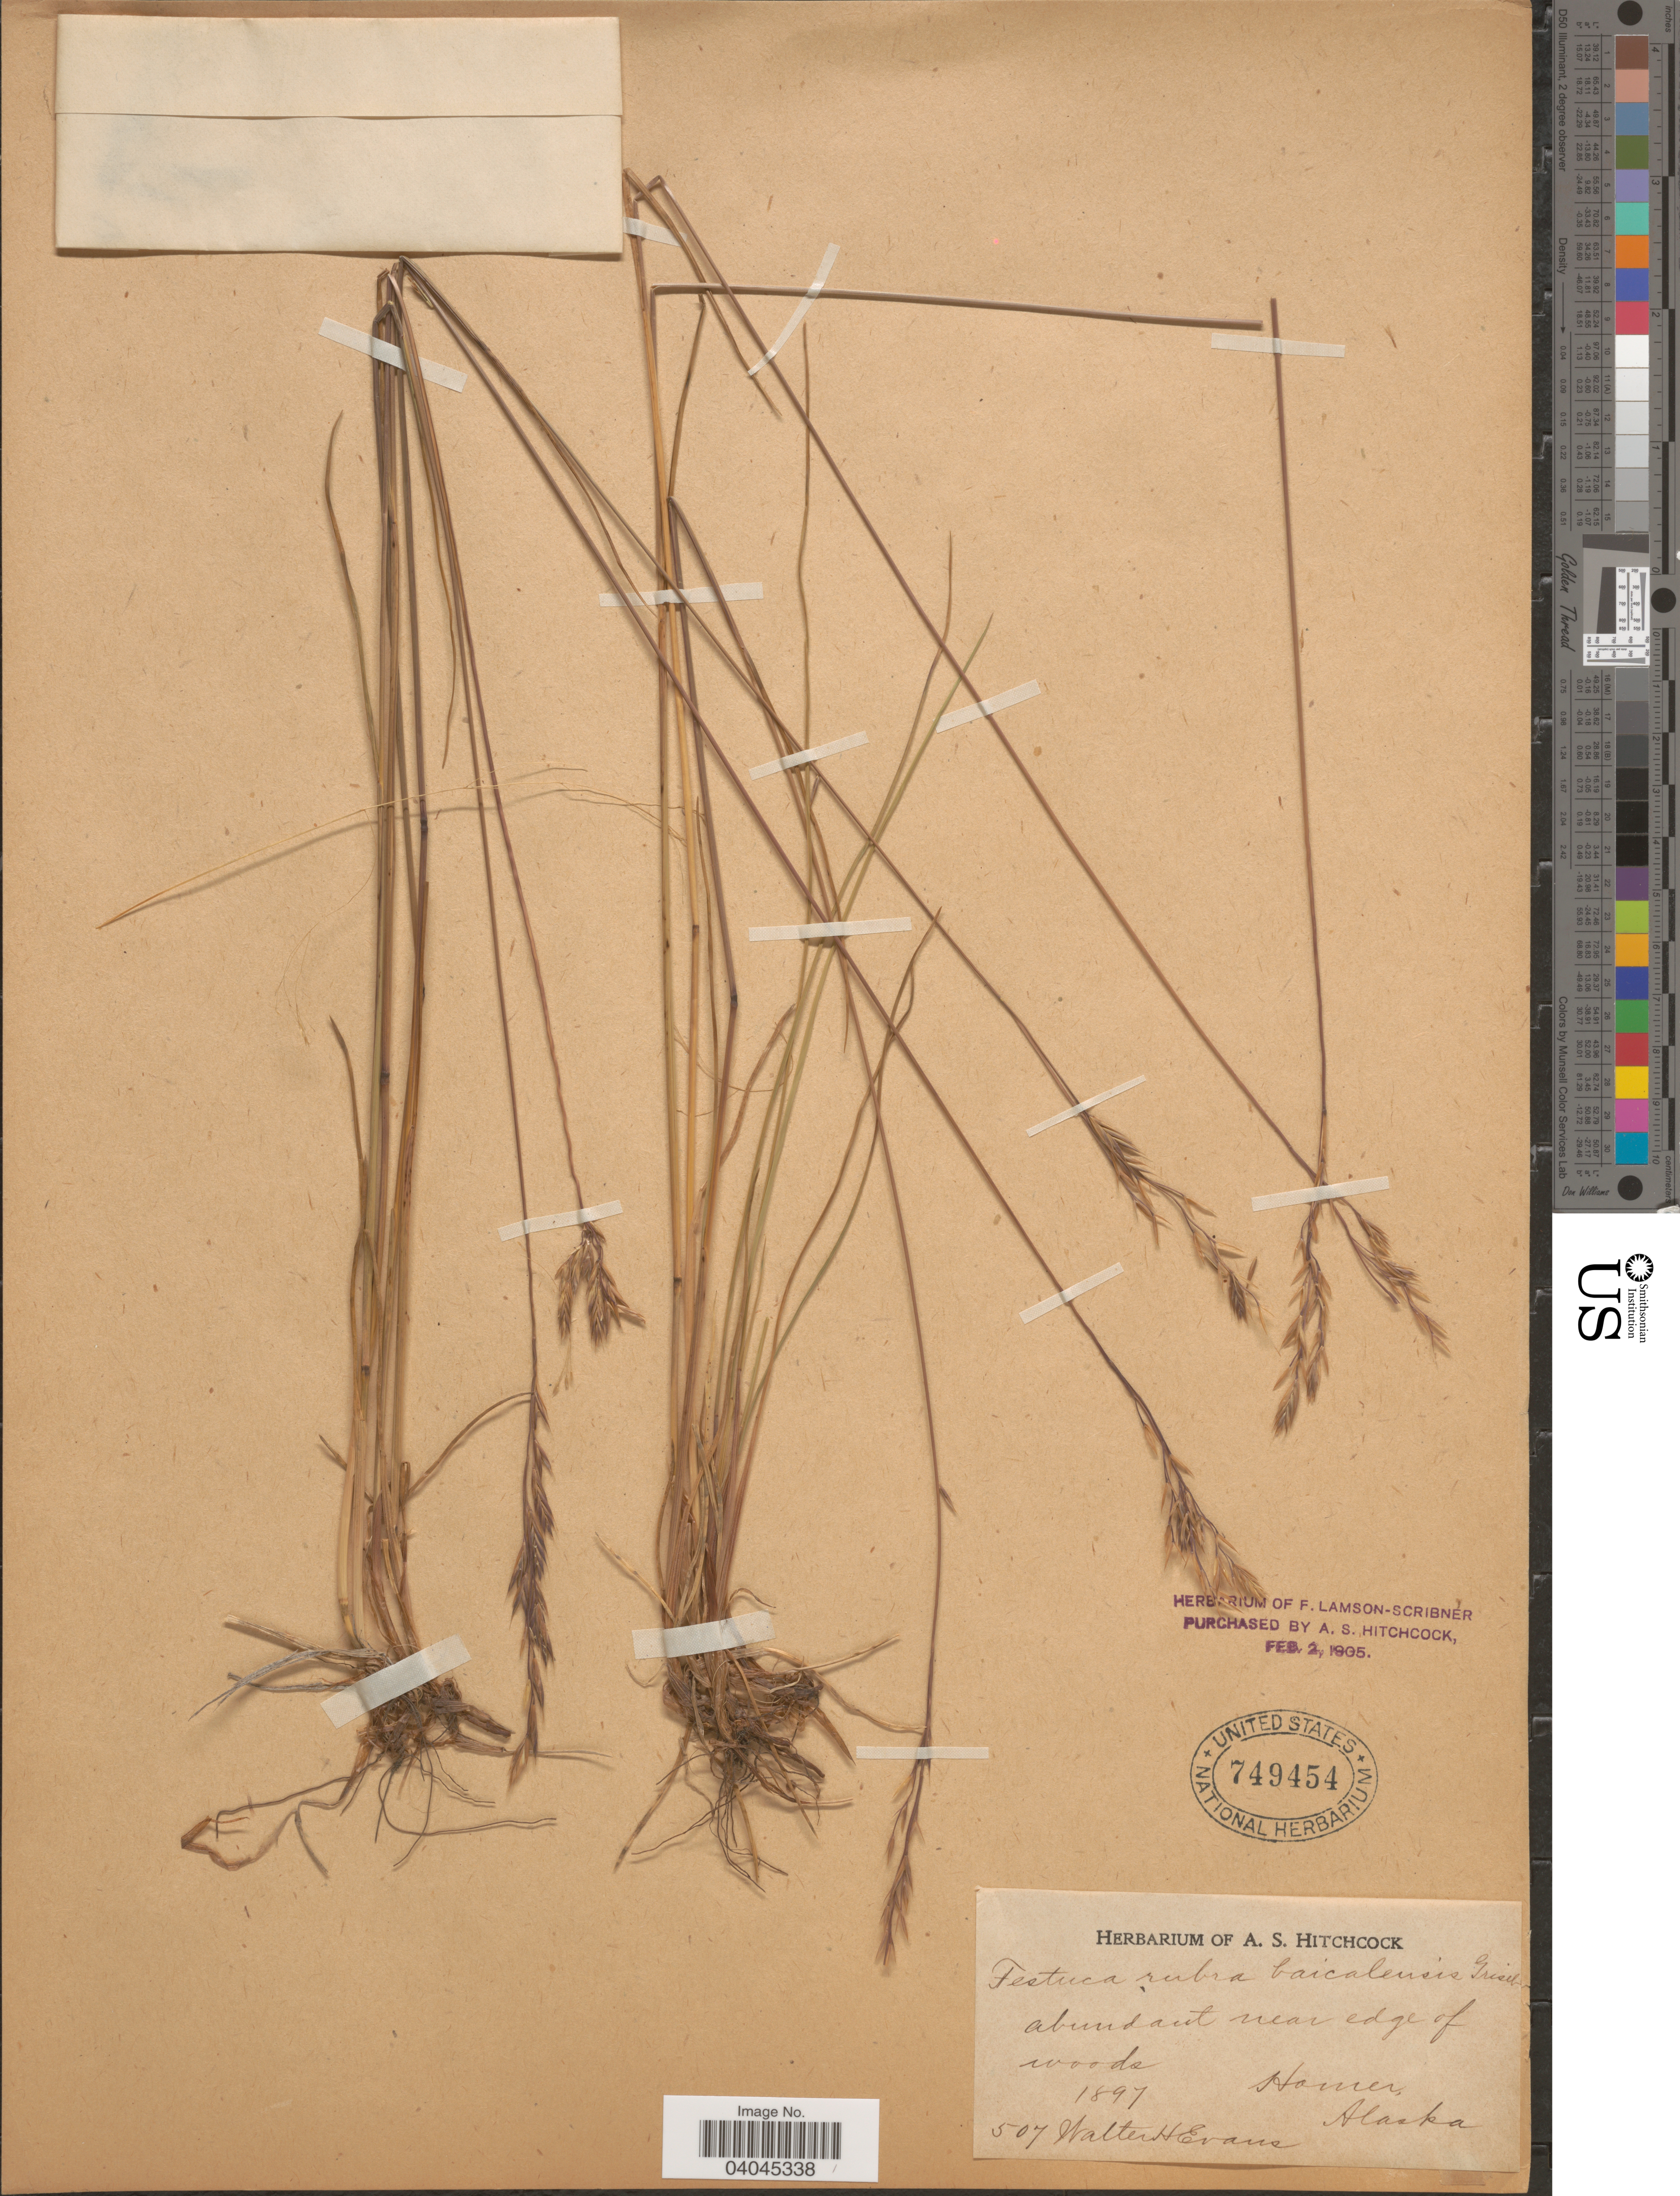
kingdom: Plantae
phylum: Tracheophyta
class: Liliopsida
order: Poales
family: Poaceae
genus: Festuca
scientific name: Festuca rubra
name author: L.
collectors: W. H. Evans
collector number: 507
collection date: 1897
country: United States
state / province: Alaska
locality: Abundant near edge of woods, Homer.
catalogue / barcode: US 749454